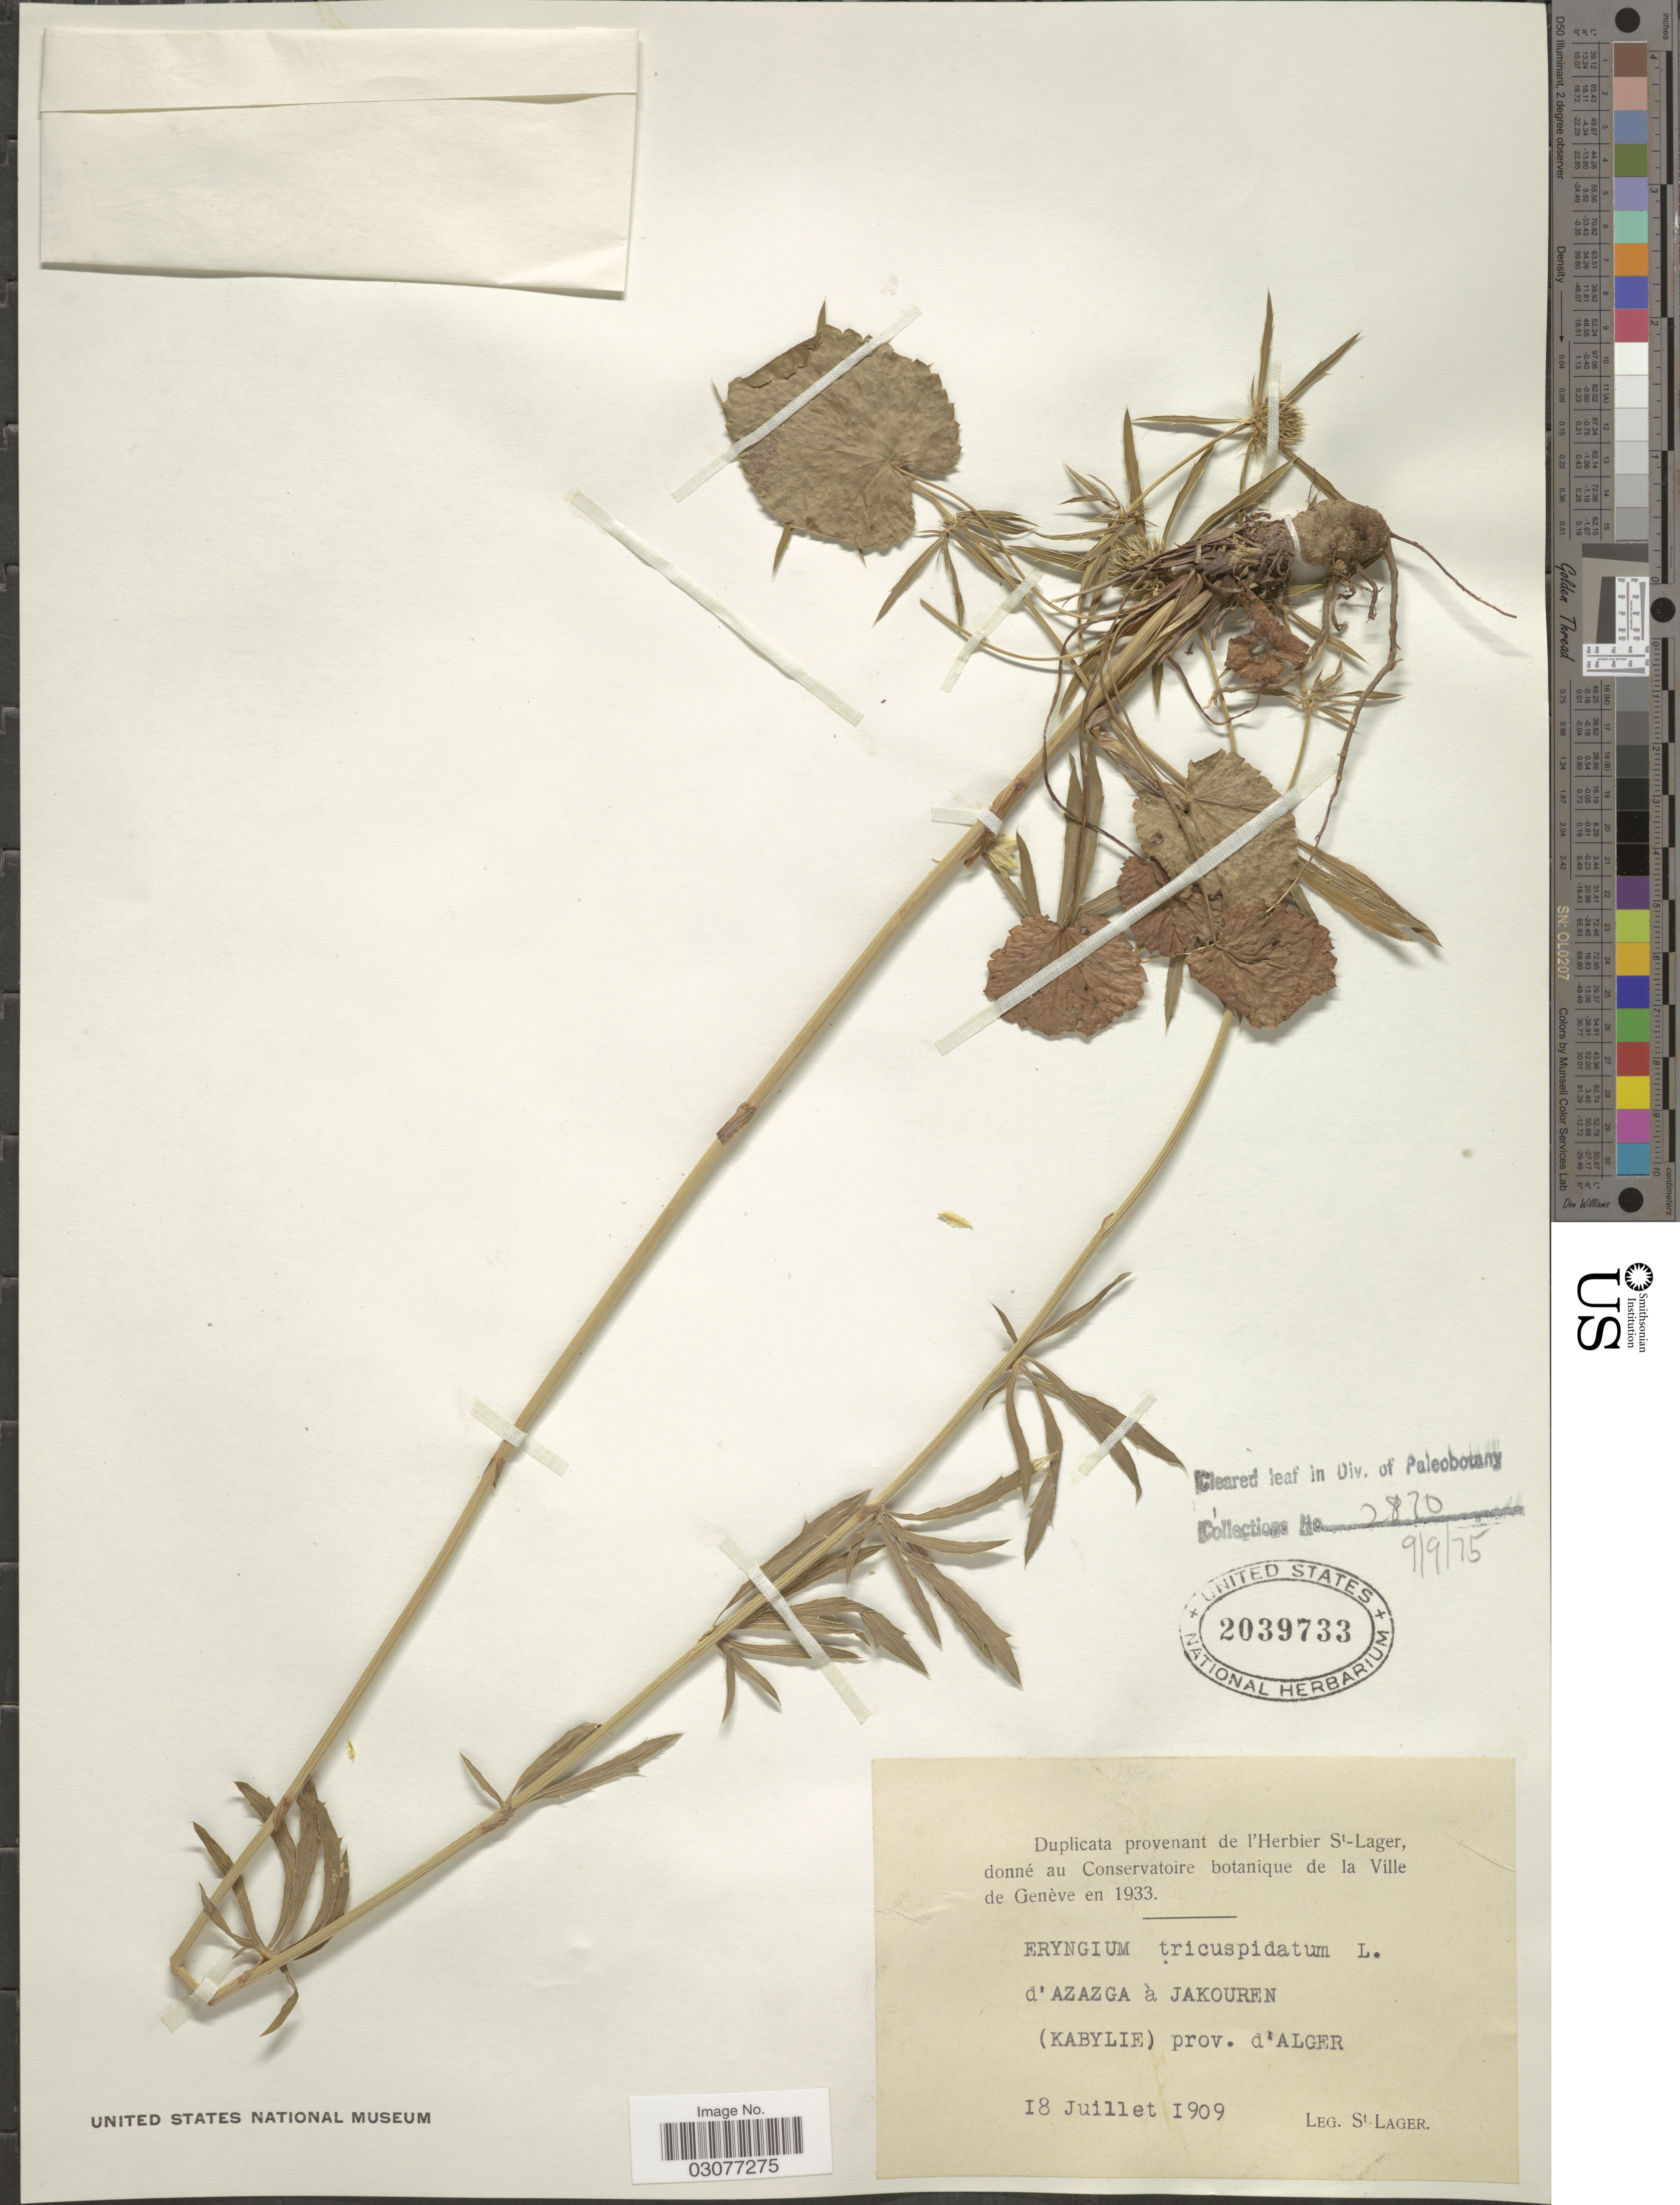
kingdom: Plantae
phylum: Tracheophyta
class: Magnoliopsida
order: Apiales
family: Apiaceae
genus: Eryngium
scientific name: Eryngium tricuspidatum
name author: L.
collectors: -. St. Lager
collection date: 1909-07-18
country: Algeria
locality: D'Azazga à Jakouren, (Kabylie) prov. d'Alger.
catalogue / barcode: US 2039733